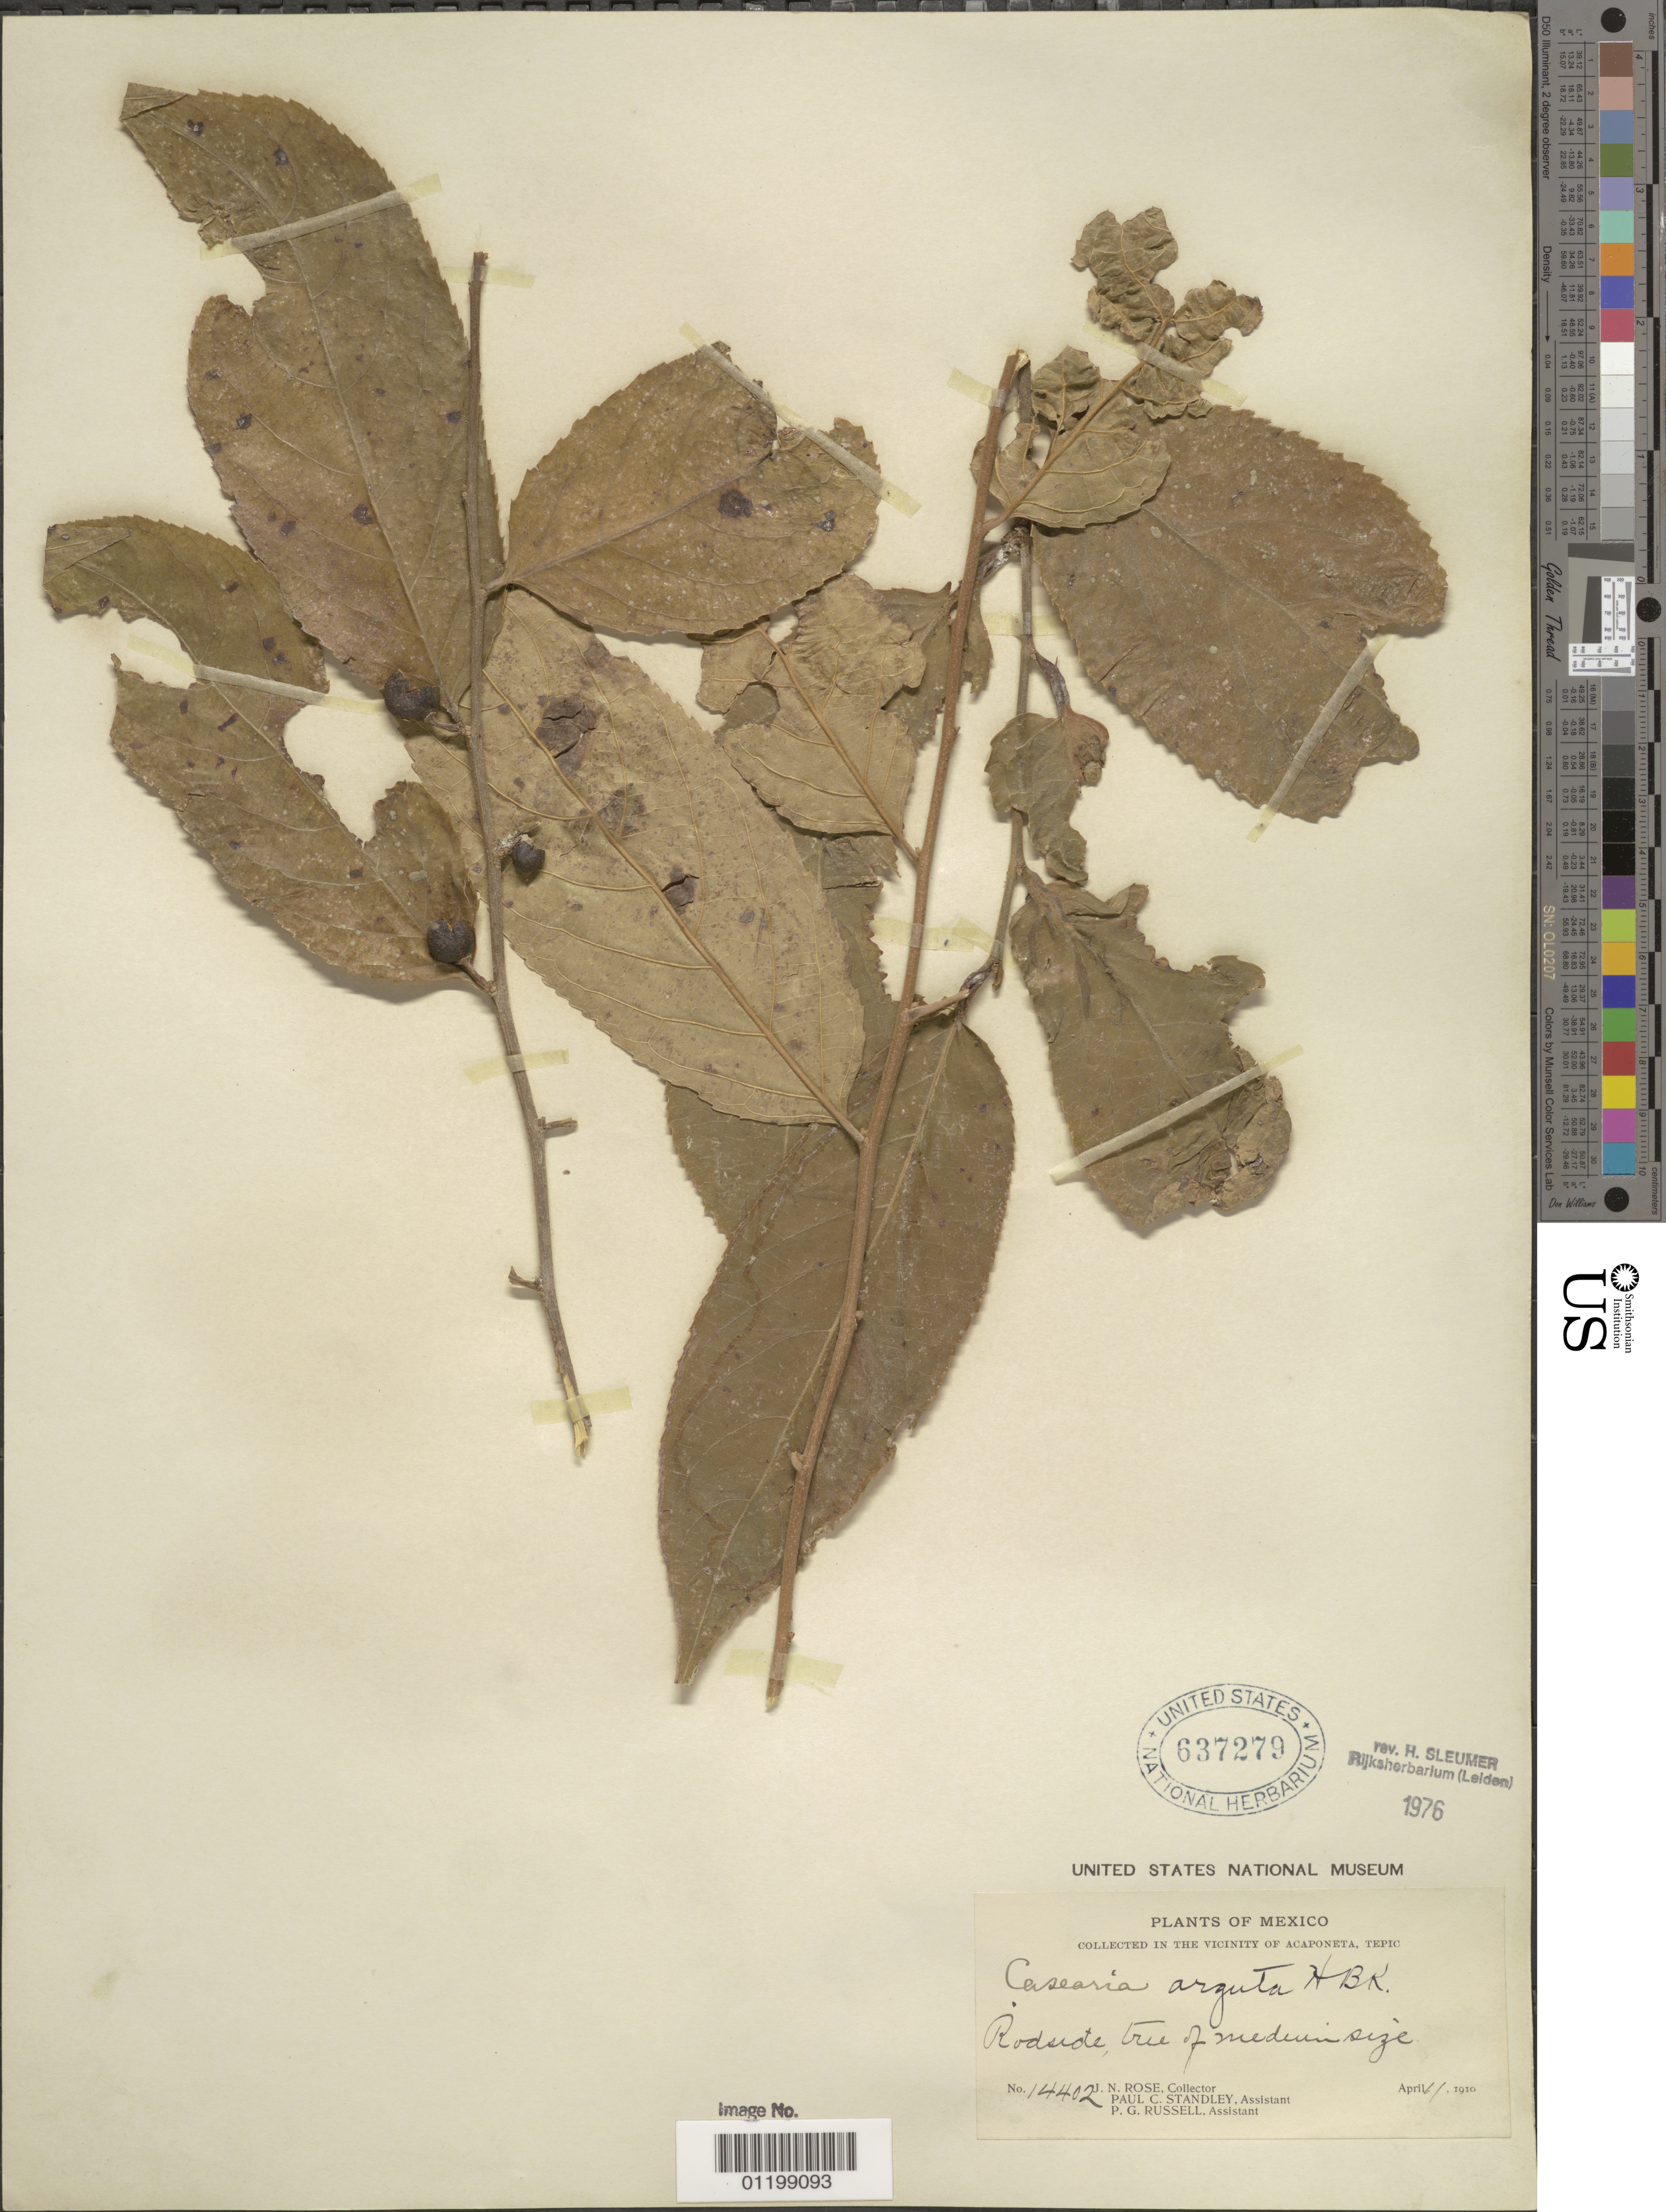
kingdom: Plantae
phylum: Tracheophyta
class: Magnoliopsida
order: Malpighiales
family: Salicaceae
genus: Casearia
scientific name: Casearia arguta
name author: Kunth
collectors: J. N. Rose, P. C. Standley & P. G. Russell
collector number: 14402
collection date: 1910-04-11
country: Mexico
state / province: Nayarit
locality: In the vicinity of Acaponeta,Tepic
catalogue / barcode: US 637279